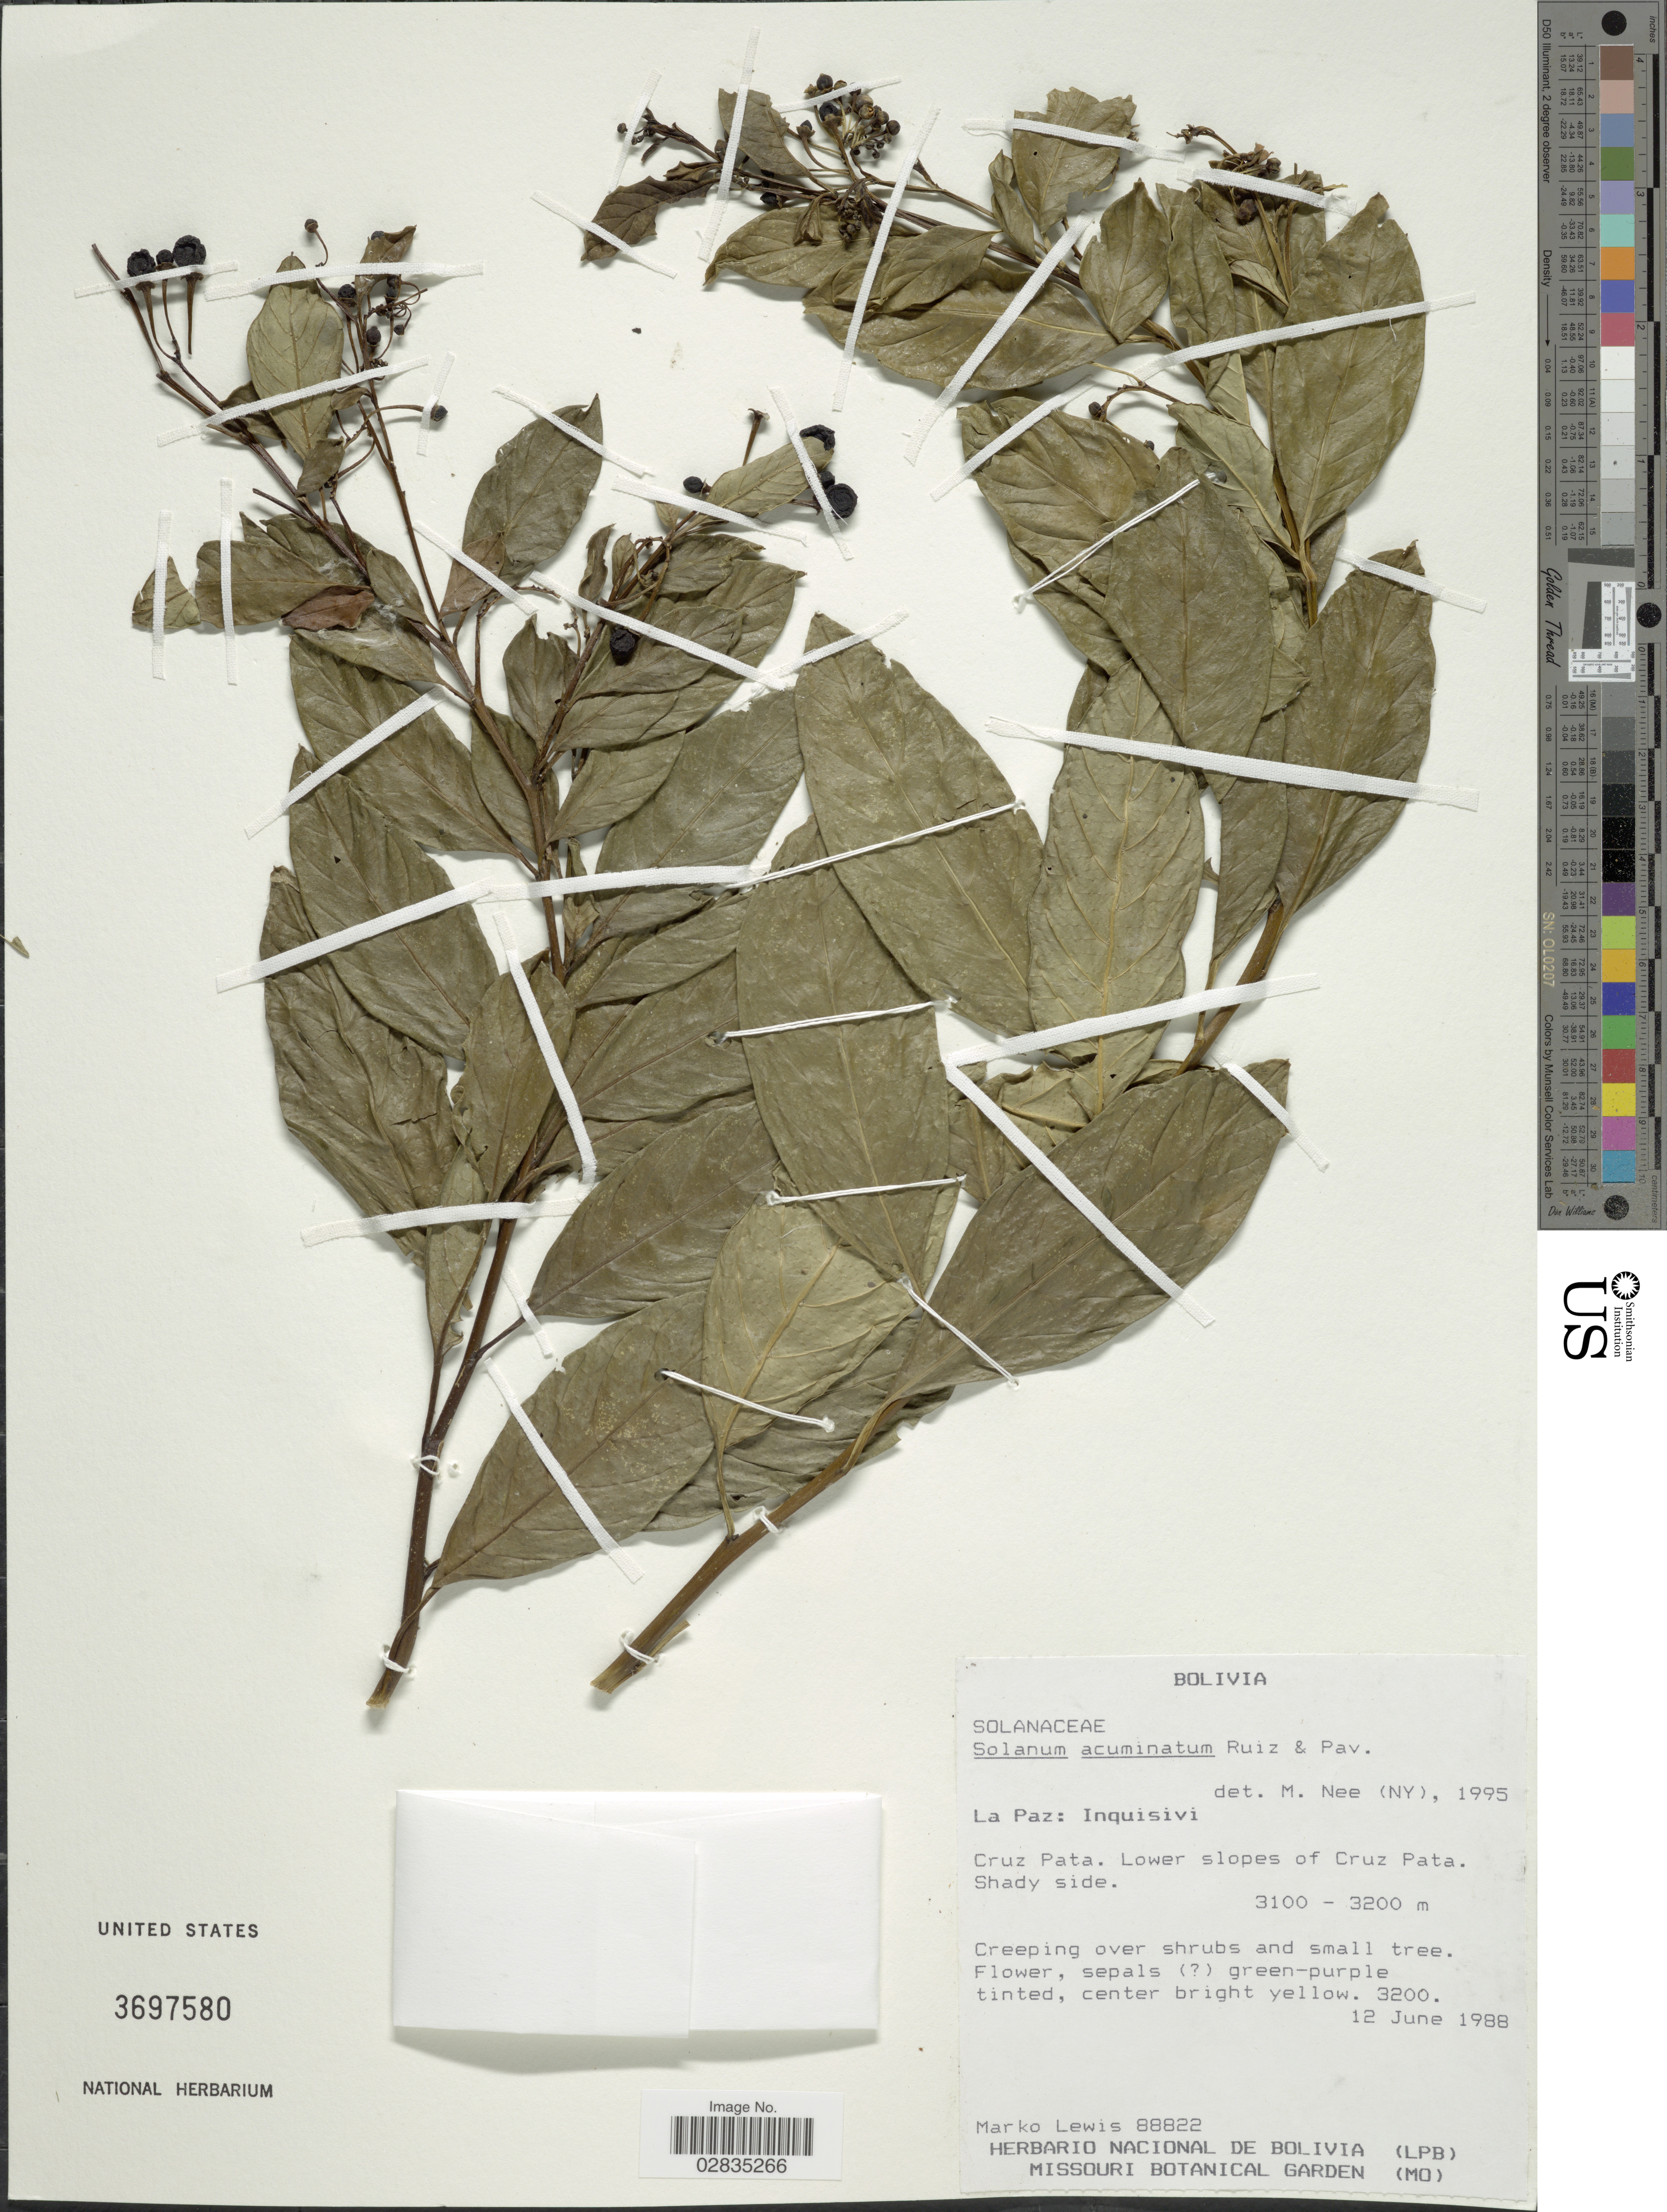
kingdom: Plantae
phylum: Tracheophyta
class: Magnoliopsida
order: Solanales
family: Solanaceae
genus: Solanum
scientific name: Solanum acuminatum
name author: Ruiz & Pav.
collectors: M. A. Lewis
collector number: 88822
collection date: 1988-06-12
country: Bolivia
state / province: La Paz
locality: Inquisivi. Cruz Pata. Lower slopes of Cruz Pata.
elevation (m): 3100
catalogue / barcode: US 3697580